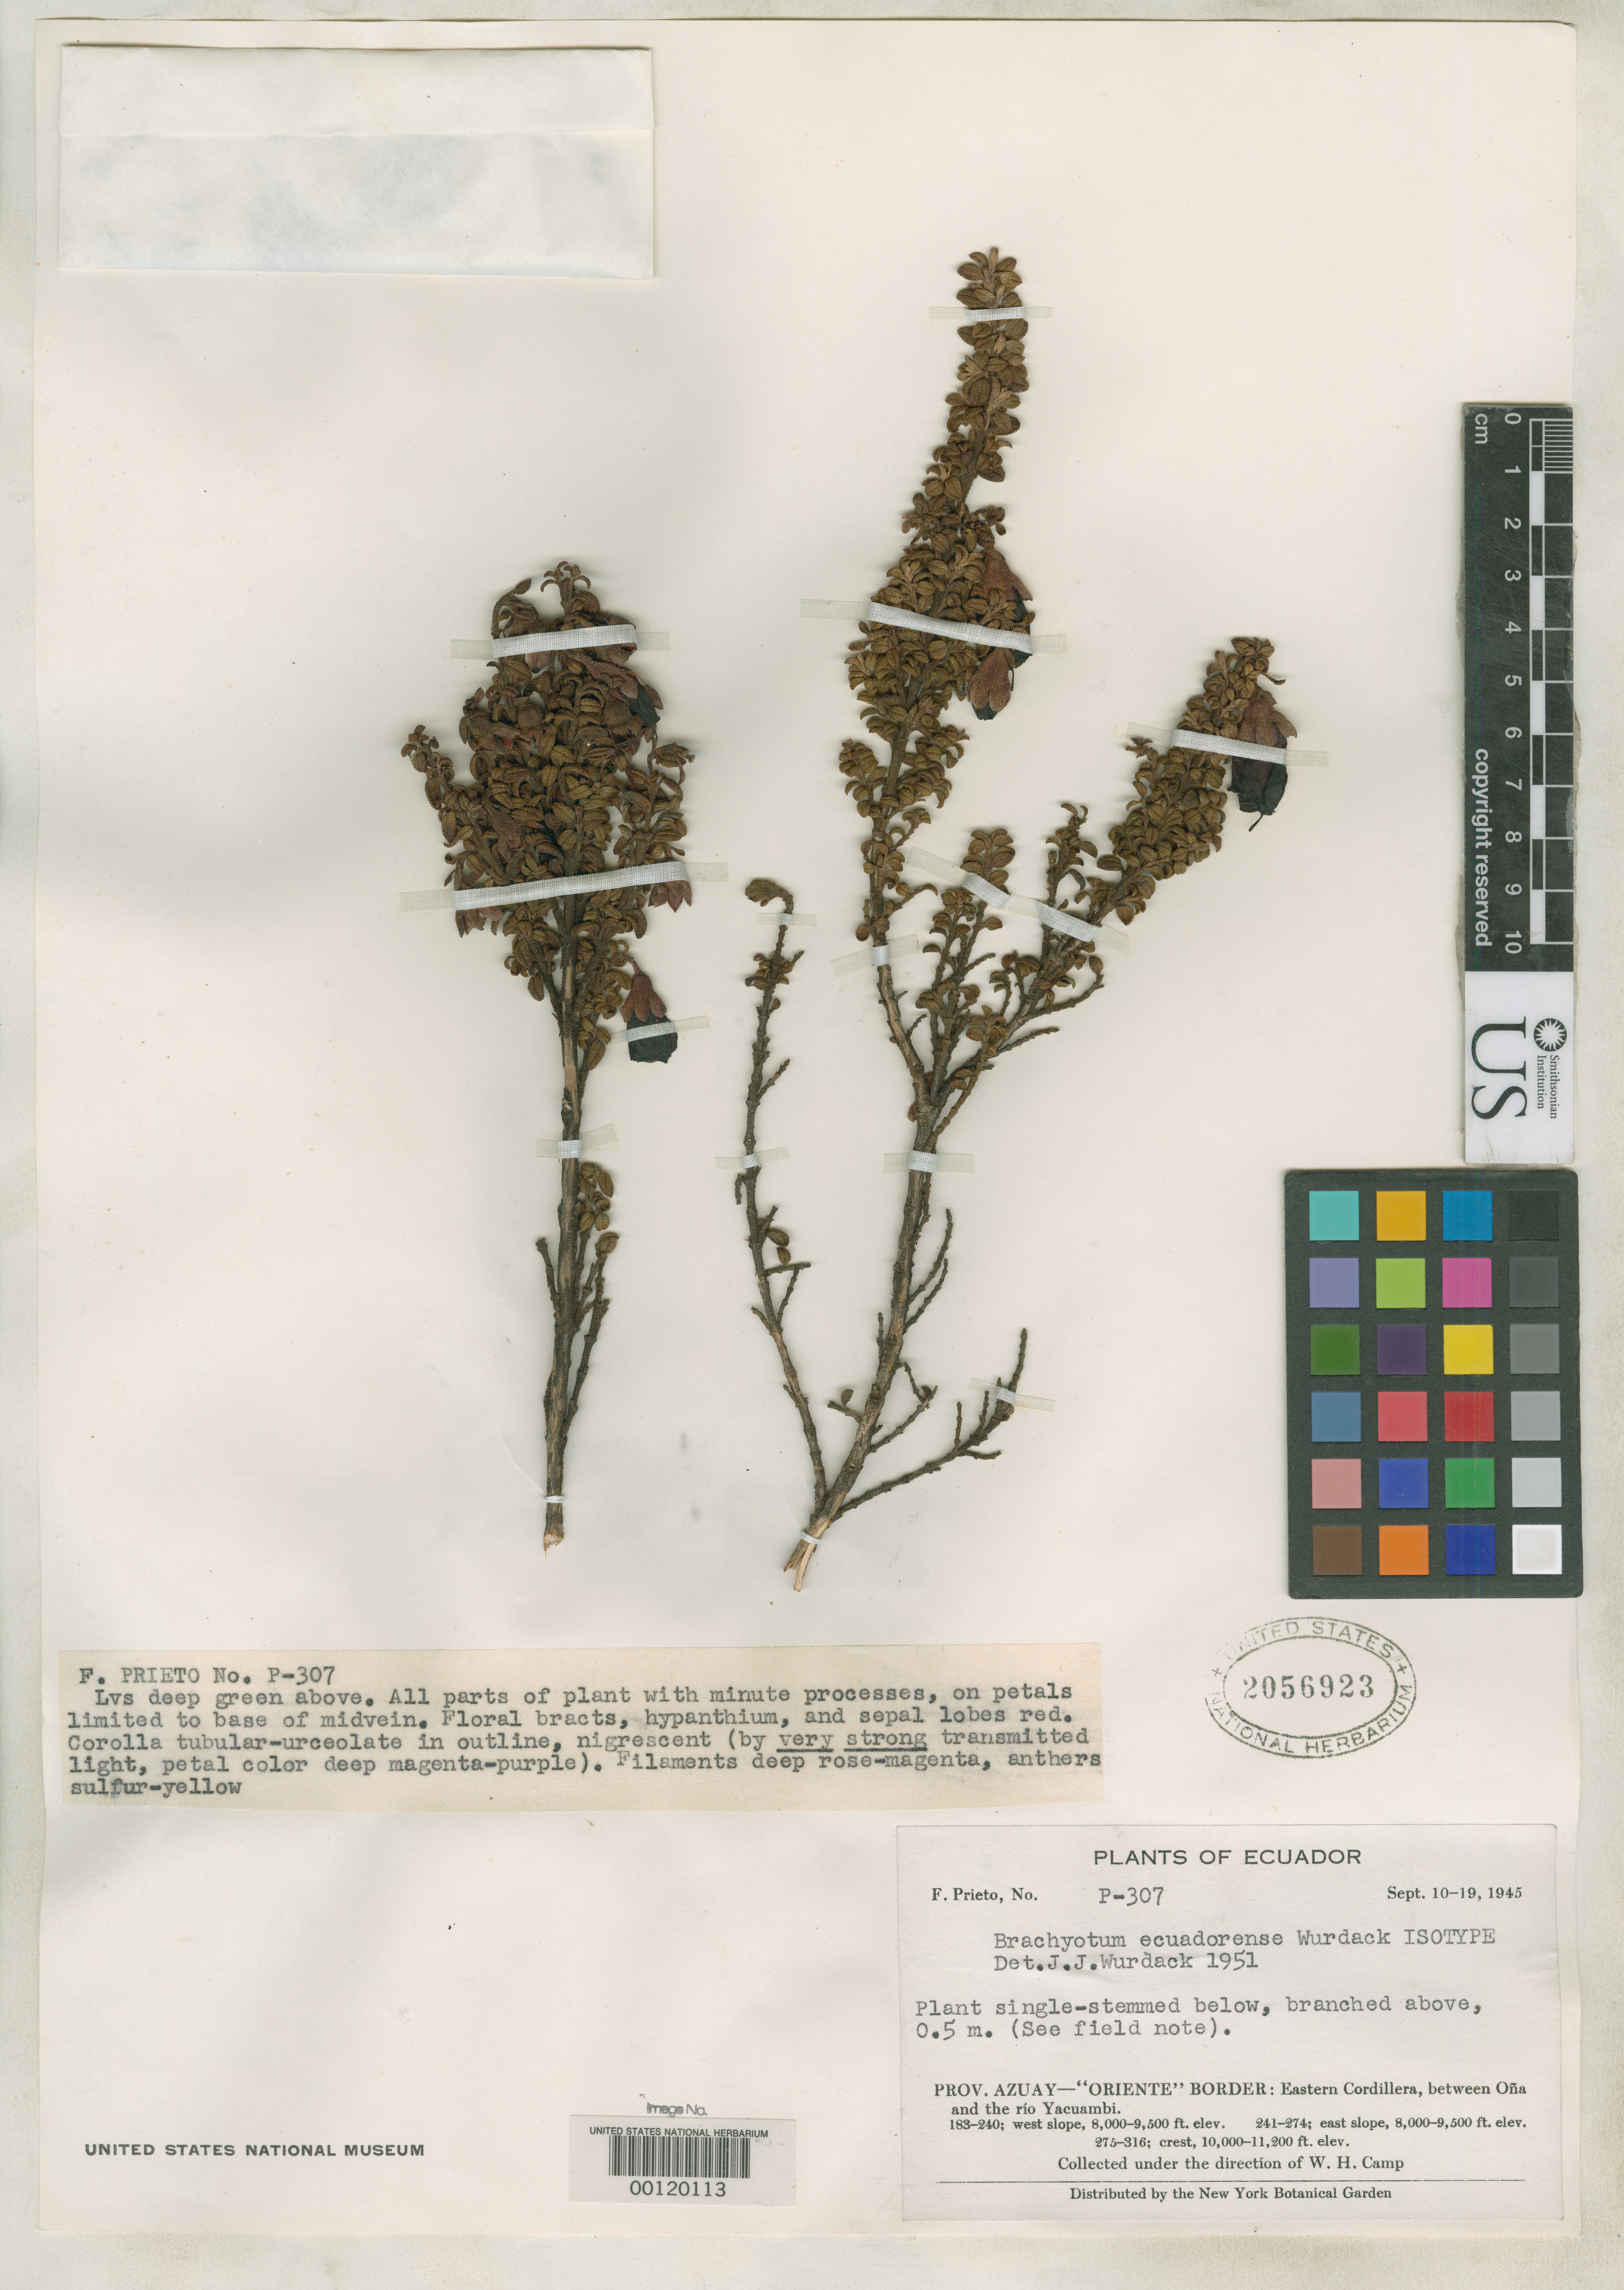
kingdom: Plantae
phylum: Tracheophyta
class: Magnoliopsida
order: Myrtales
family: Melastomataceae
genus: Brachyotum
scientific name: Brachyotum ecuadorense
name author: Wurdack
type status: Isotype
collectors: W. H. Camp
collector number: P-307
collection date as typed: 10 Sep 1945 to 19 Sep 1945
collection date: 1945-09-10/1945-09-19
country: Ecuador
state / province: Azuay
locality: E Cordillera between Ona & Rio Yacuambi.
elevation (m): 3048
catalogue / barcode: US 2056923